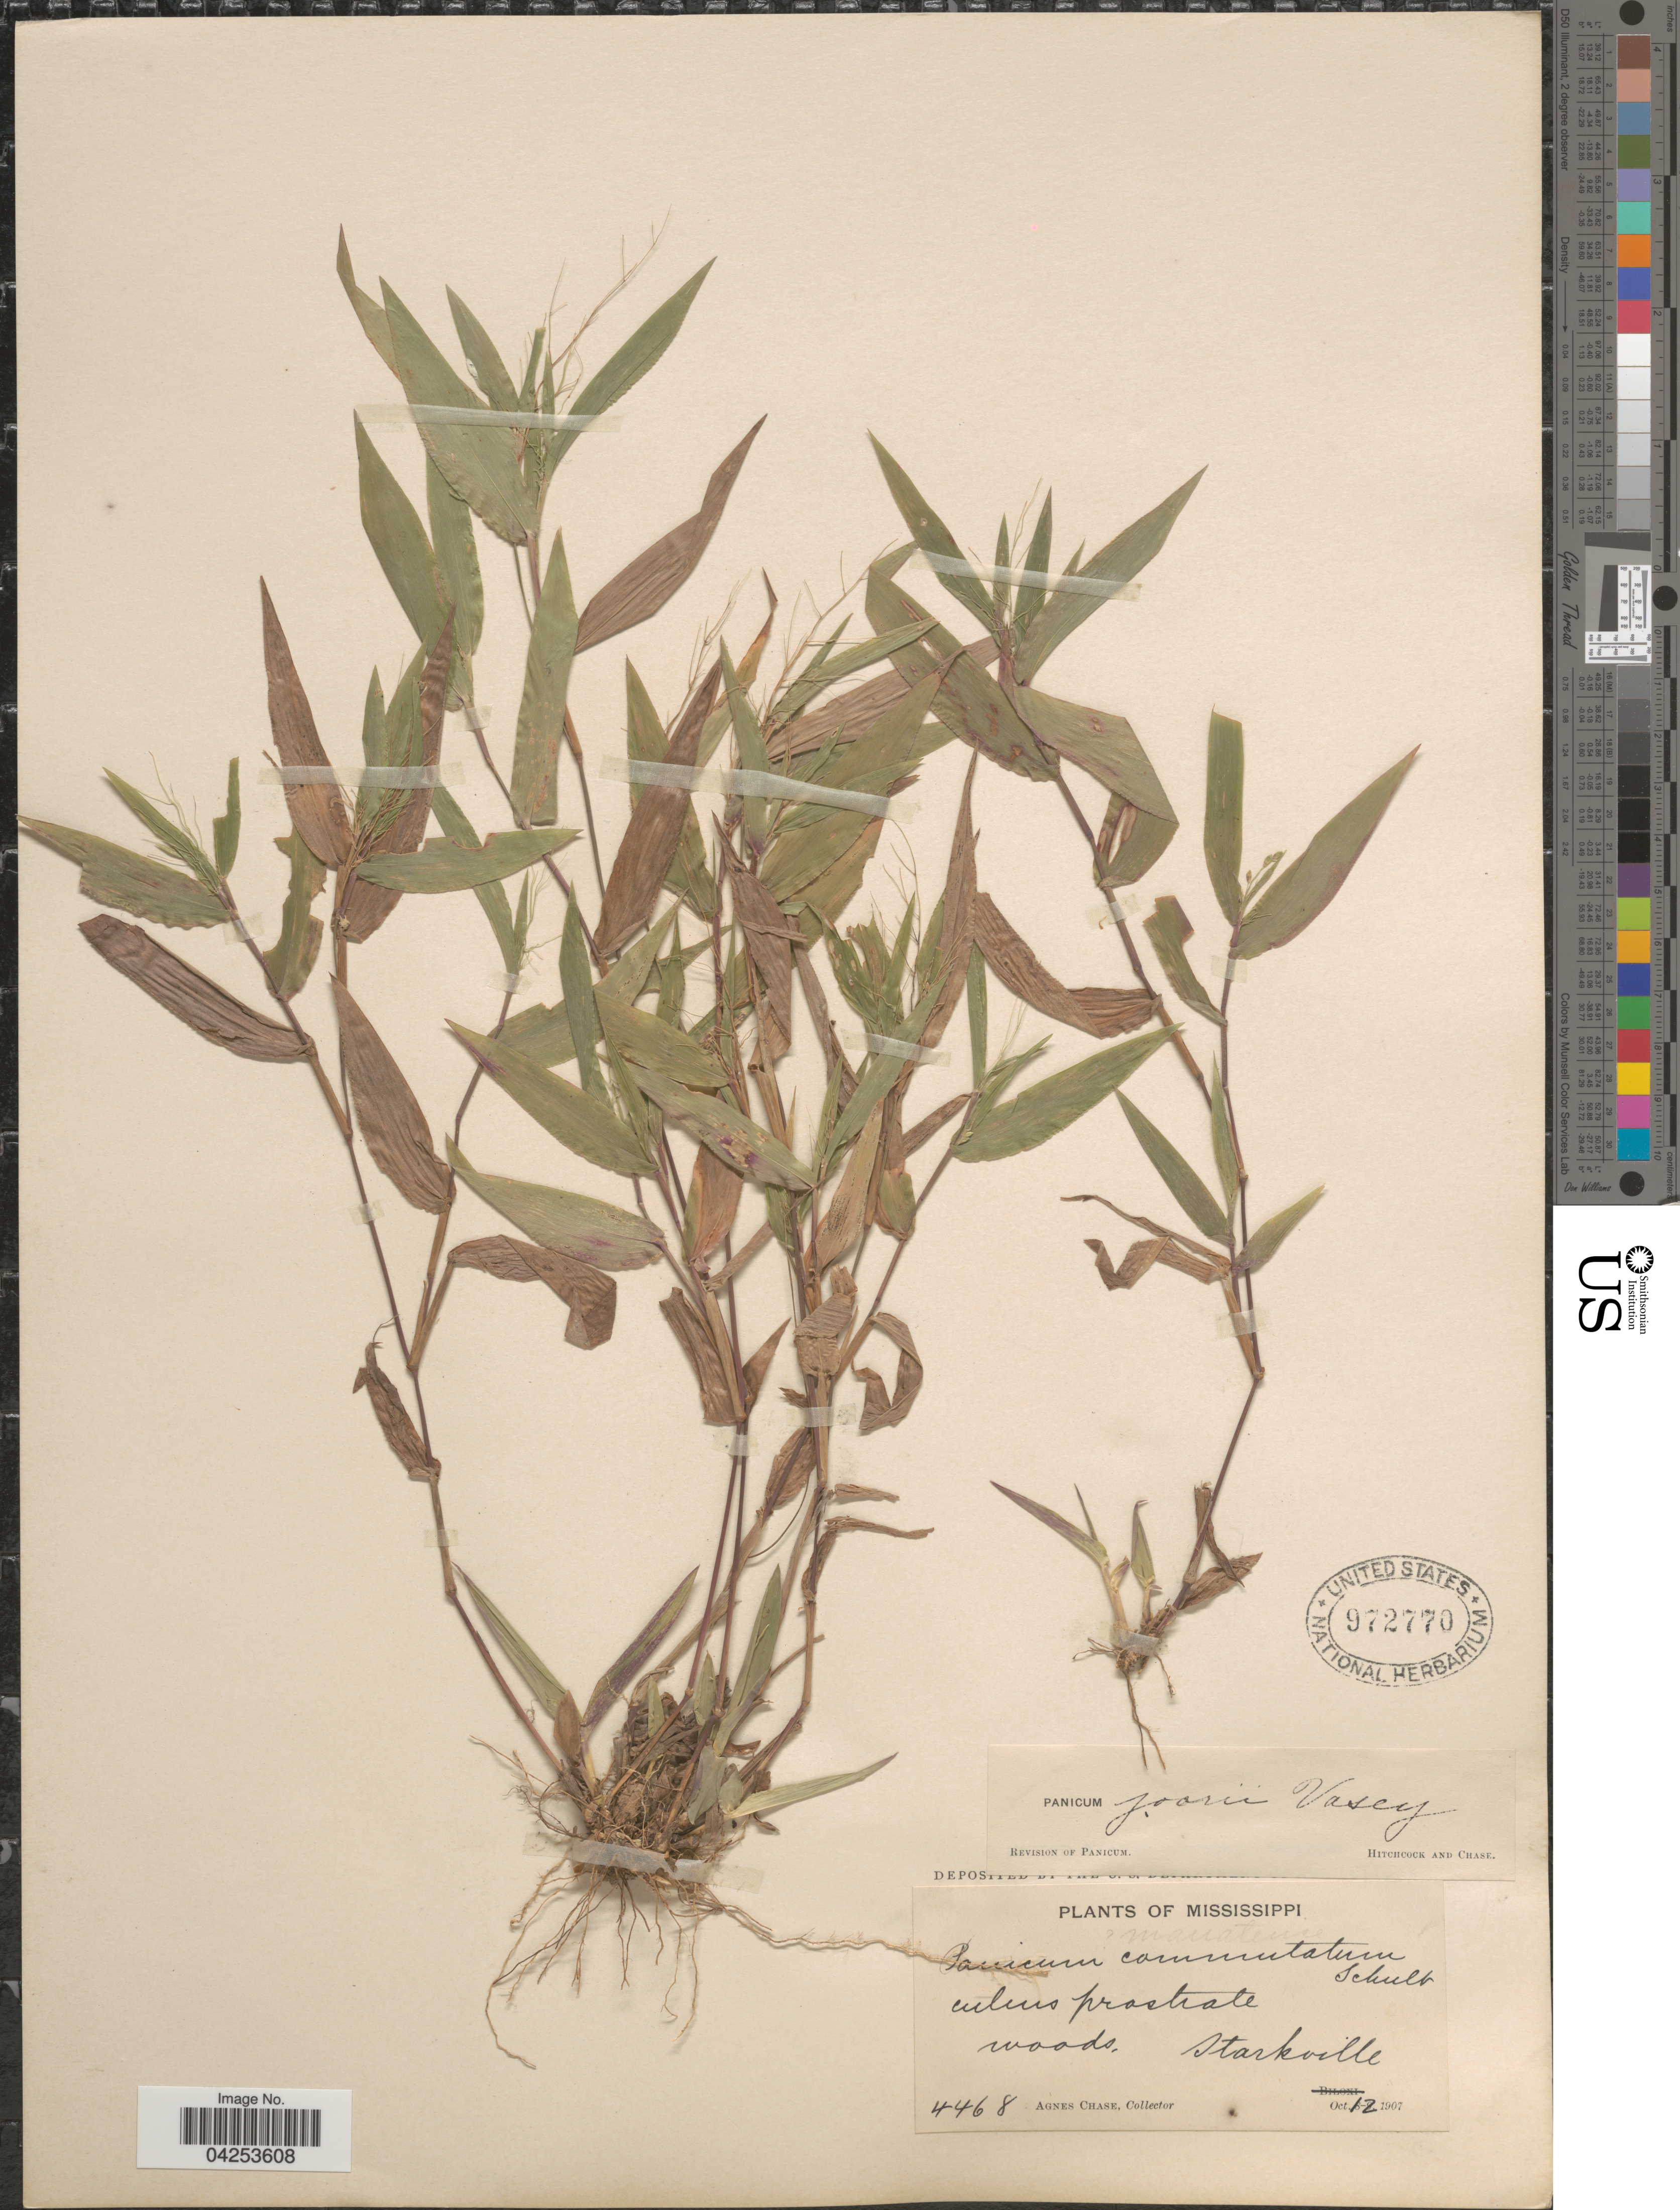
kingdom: Plantae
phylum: Tracheophyta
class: Liliopsida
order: Poales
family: Poaceae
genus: Dichanthelium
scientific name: Dichanthelium commutatum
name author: (Schult.) Gould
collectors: A. Chase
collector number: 4468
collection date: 1907-10-12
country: United States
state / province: Mississippi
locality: Starkville.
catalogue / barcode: US 972770